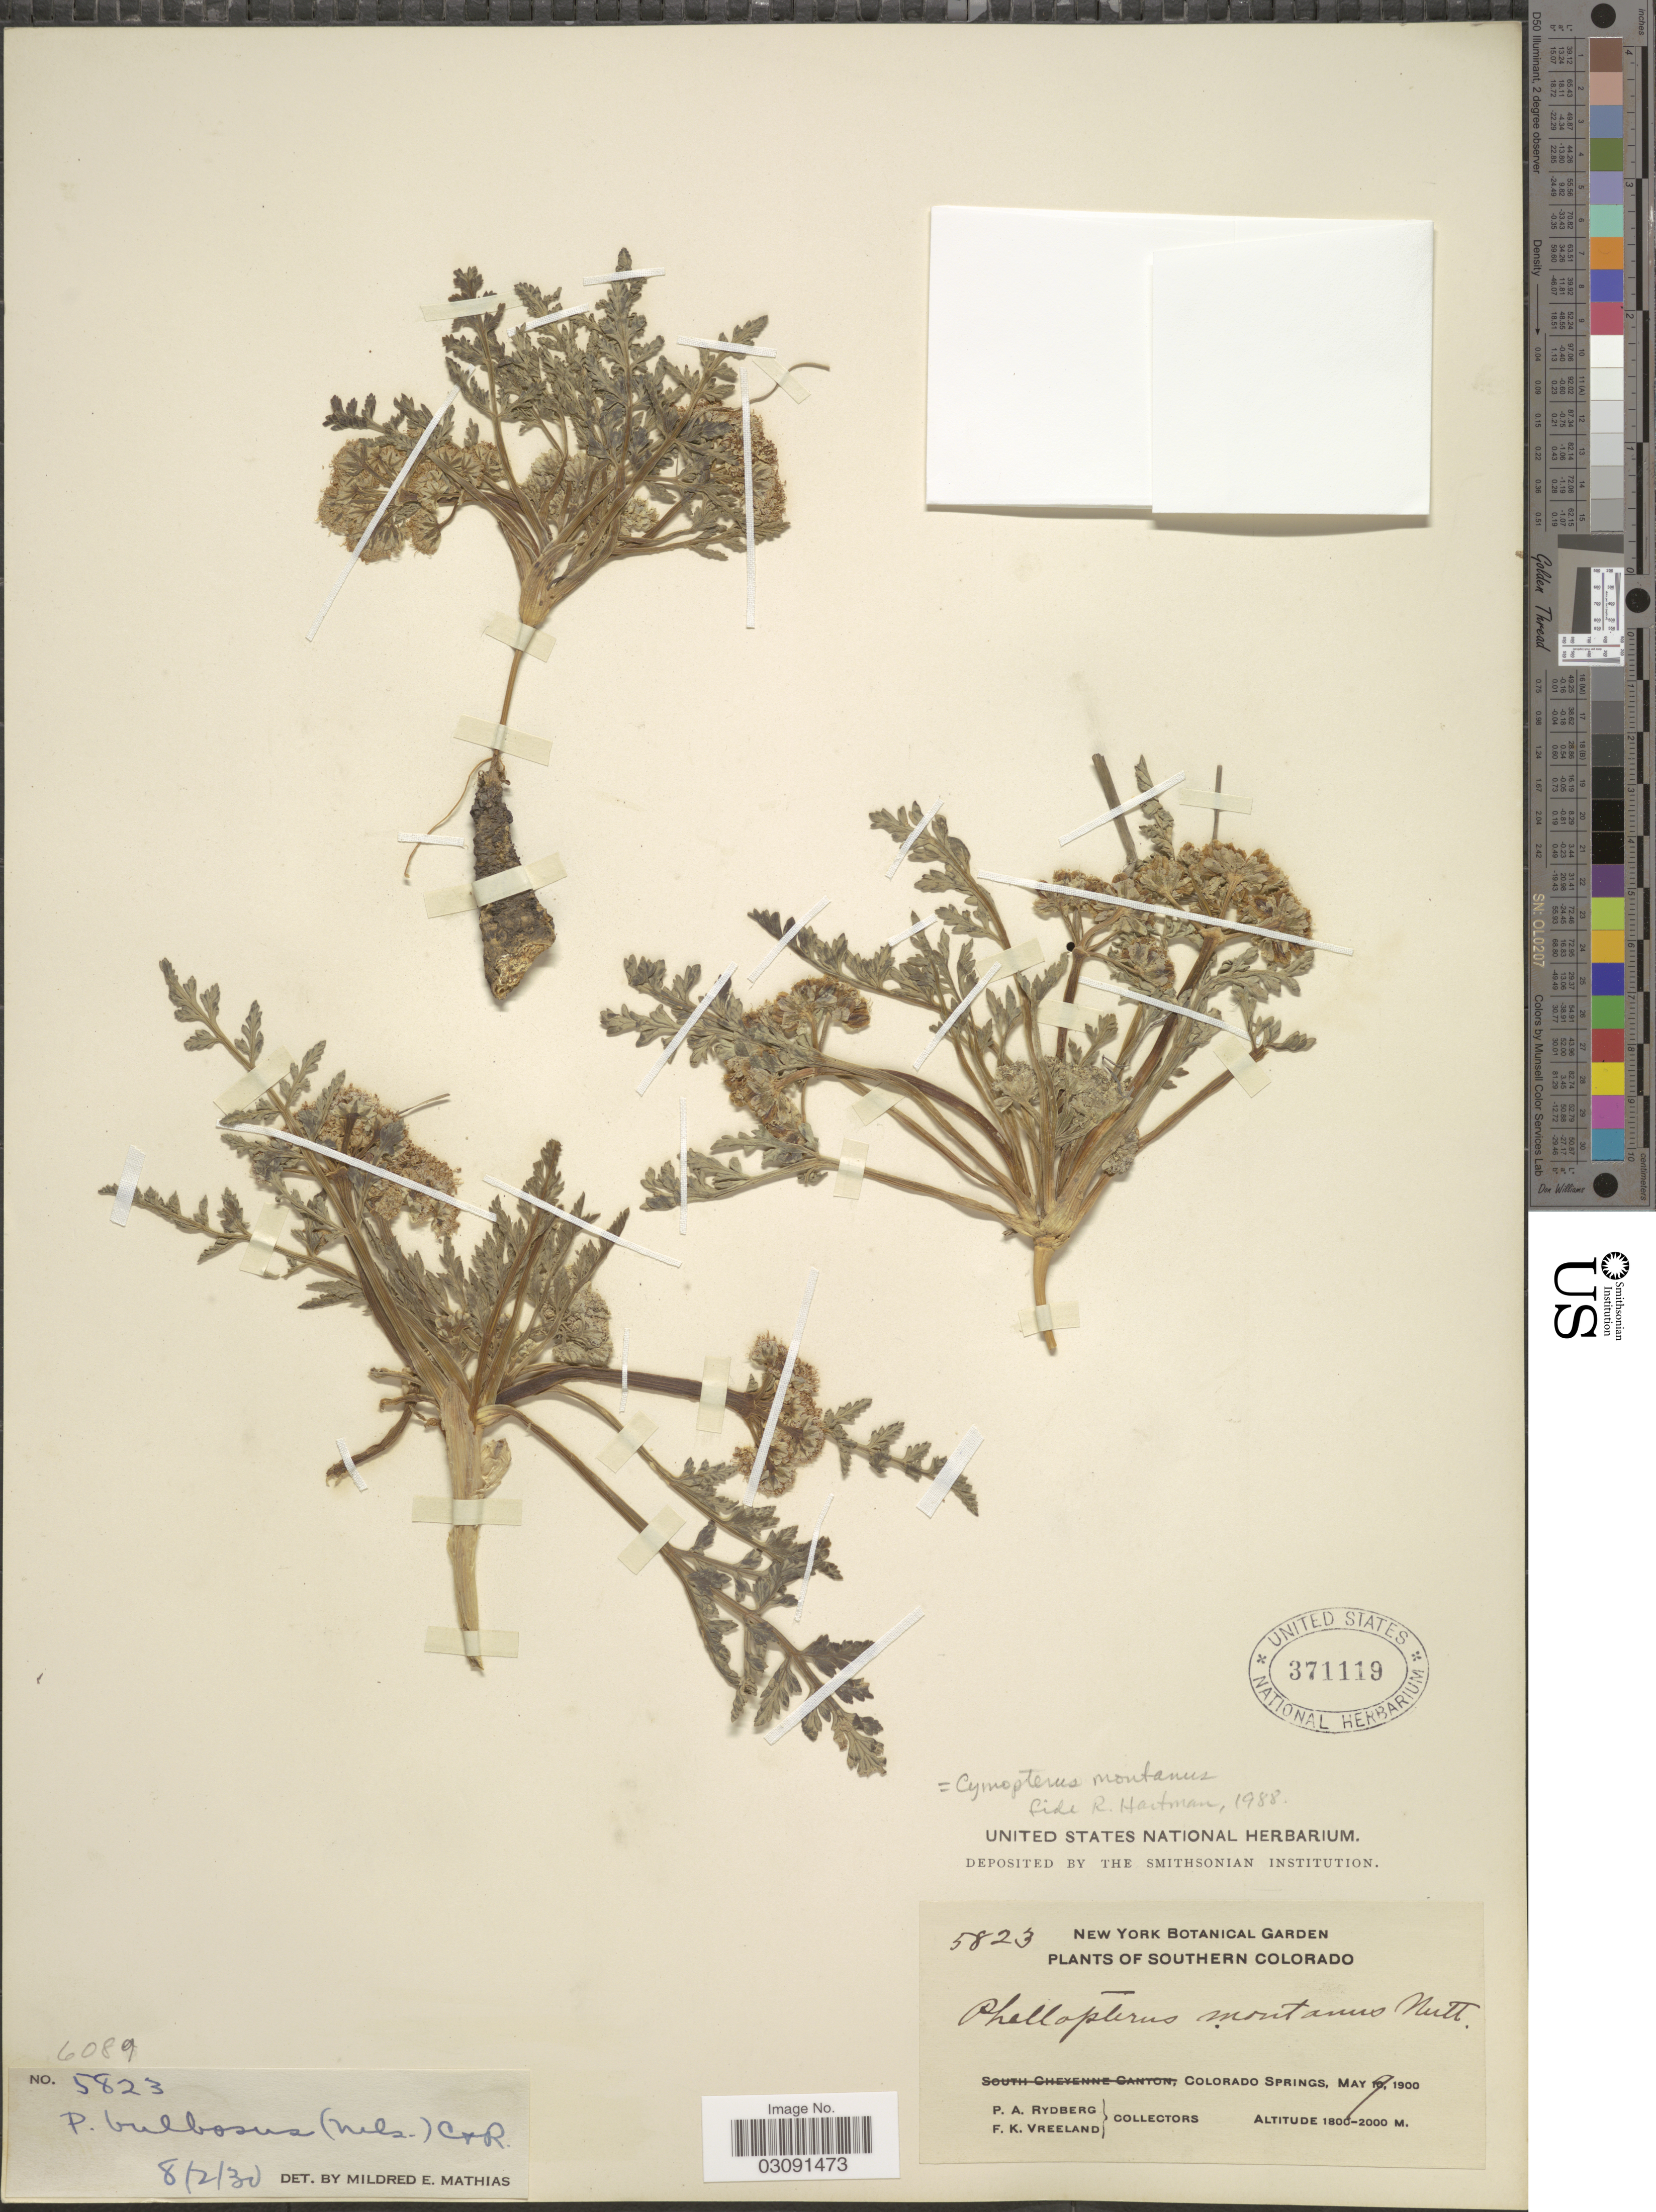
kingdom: Plantae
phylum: Tracheophyta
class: Magnoliopsida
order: Apiales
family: Apiaceae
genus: Cymopterus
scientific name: Cymopterus montanus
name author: Torr. & A. Gray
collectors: P. A. Rydberg & F. Vreeland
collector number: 5823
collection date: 1900-05-07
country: United States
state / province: Colorado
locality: Southern Colorado, Colorado Springs.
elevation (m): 1800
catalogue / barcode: US 371119